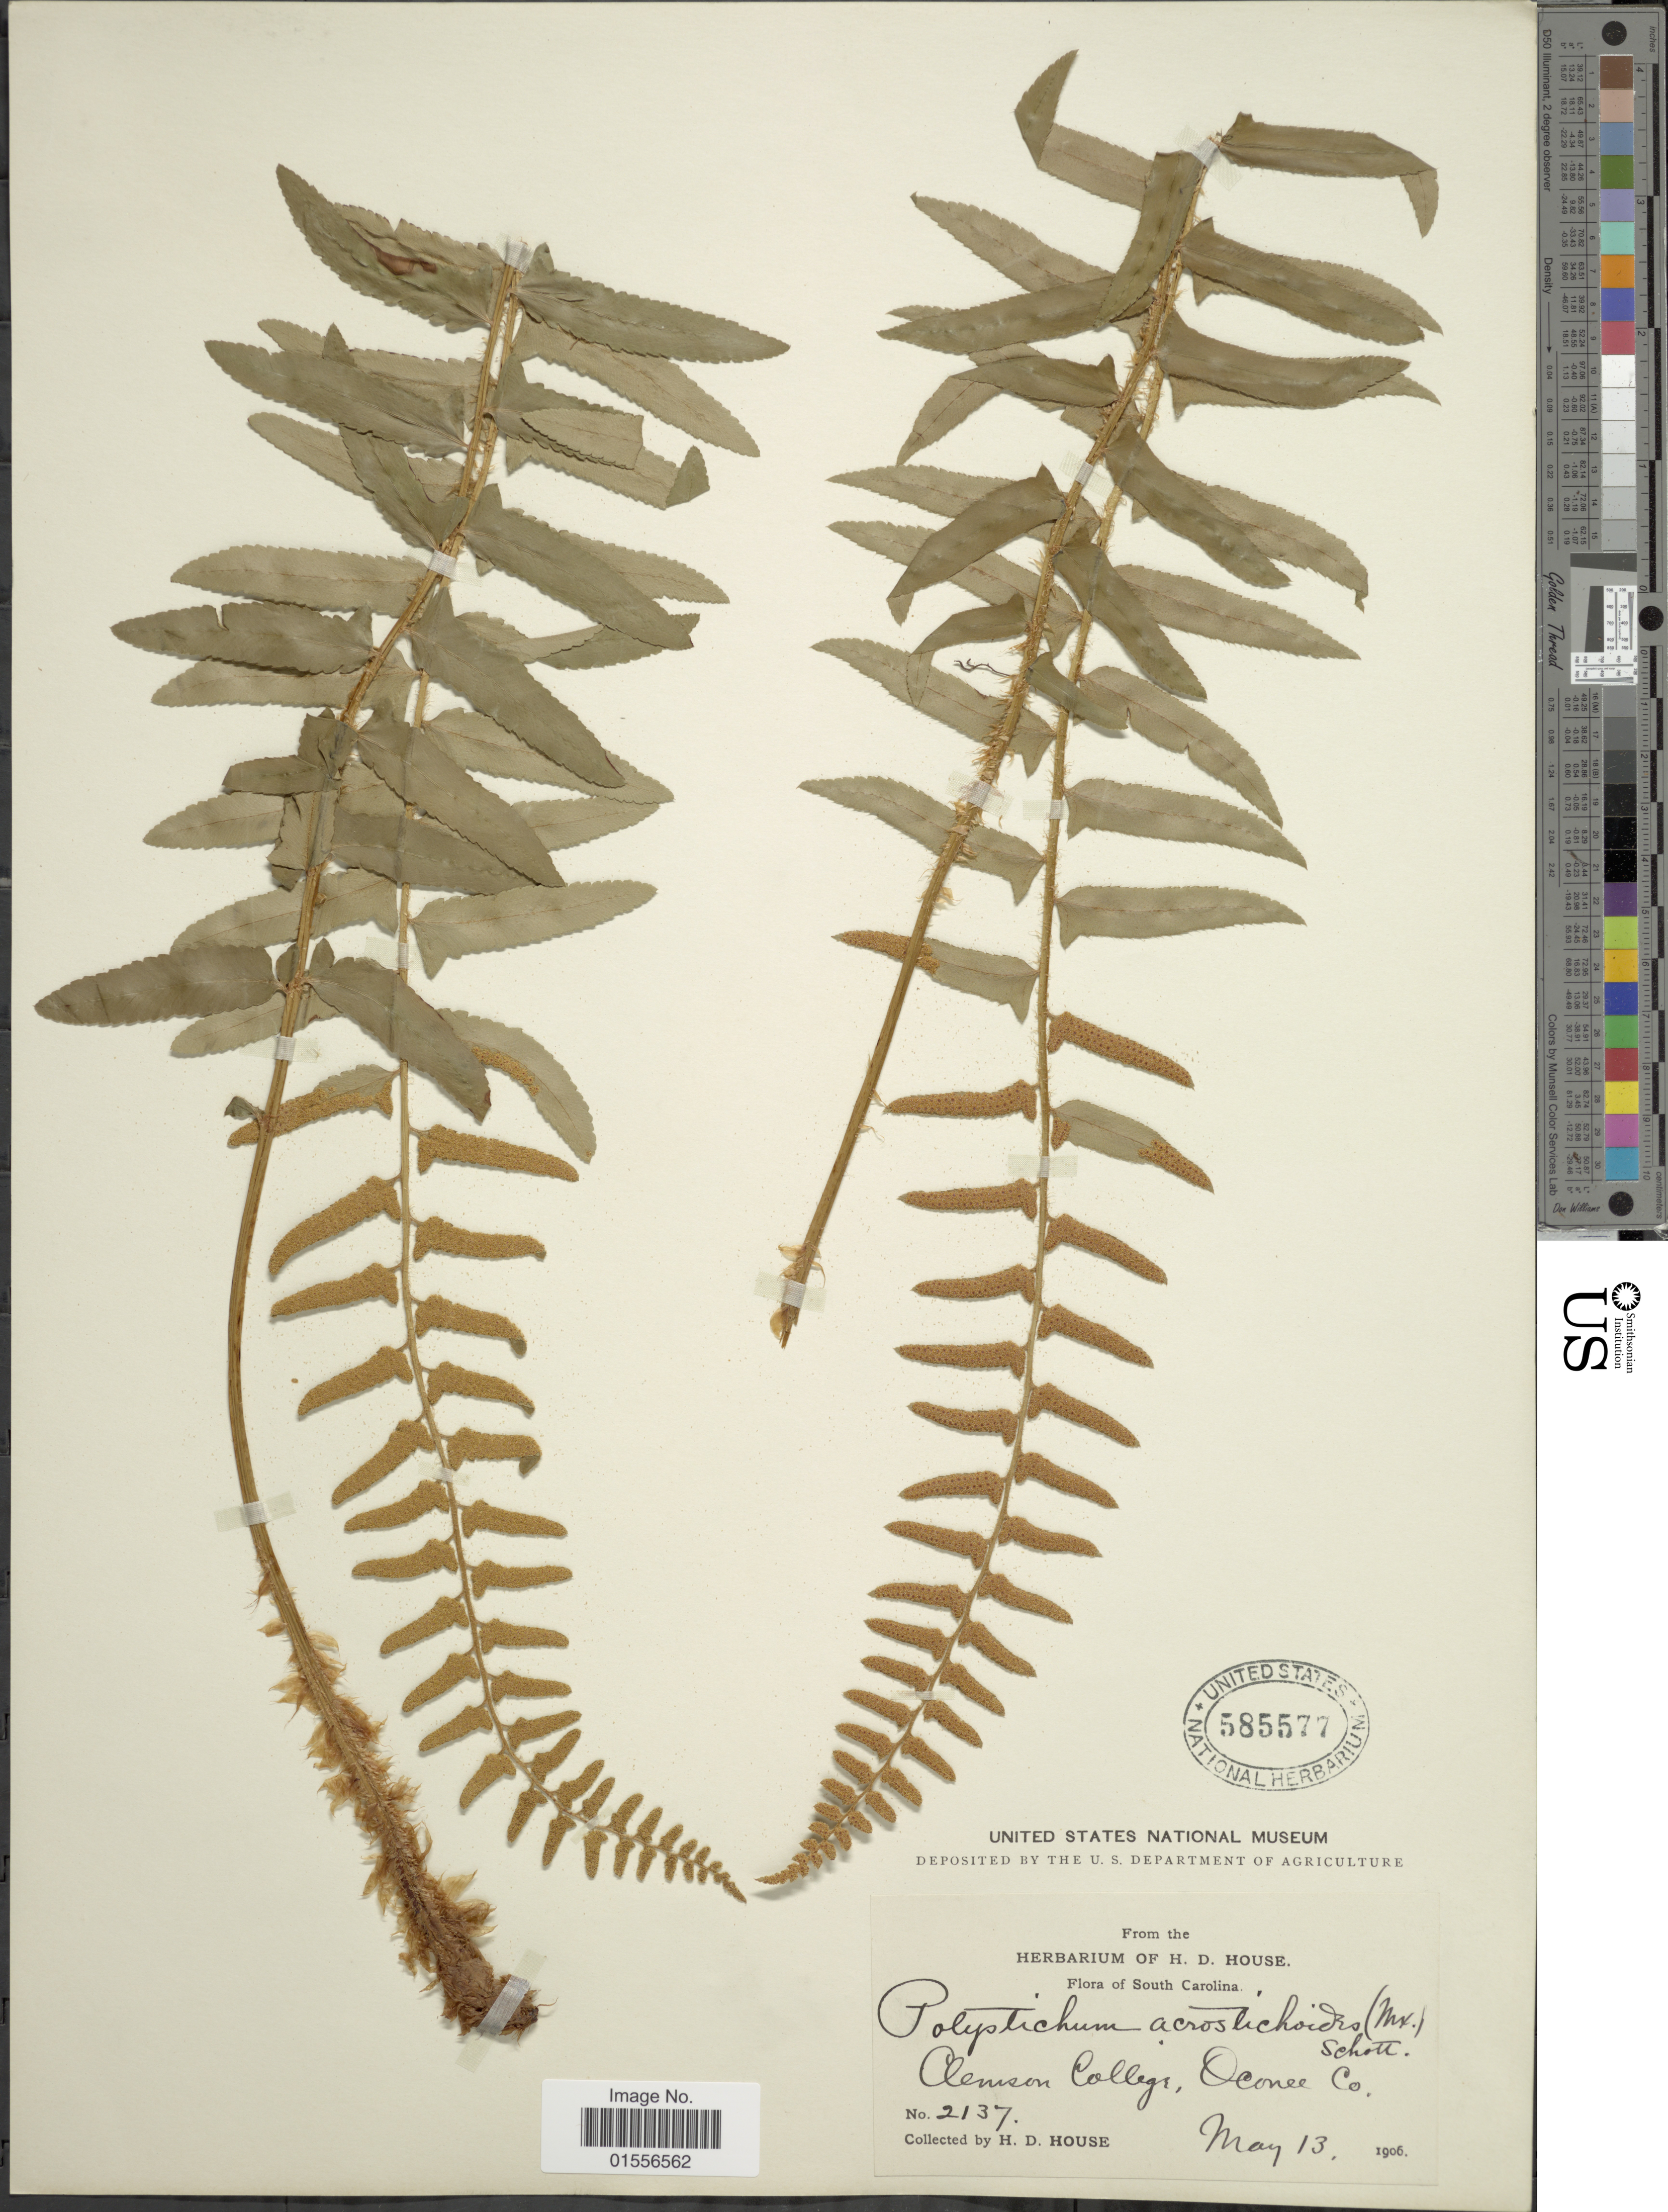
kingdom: Plantae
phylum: Tracheophyta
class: Polypodiopsida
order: Polypodiales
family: Dryopteridaceae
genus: Polystichum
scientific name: Polystichum acrostichoides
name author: (Michx.) Schott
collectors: H. D. House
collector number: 2137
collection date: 1906-05-13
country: United States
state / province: South Carolina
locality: Clemson College, Oconee Co.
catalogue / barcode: US 585577